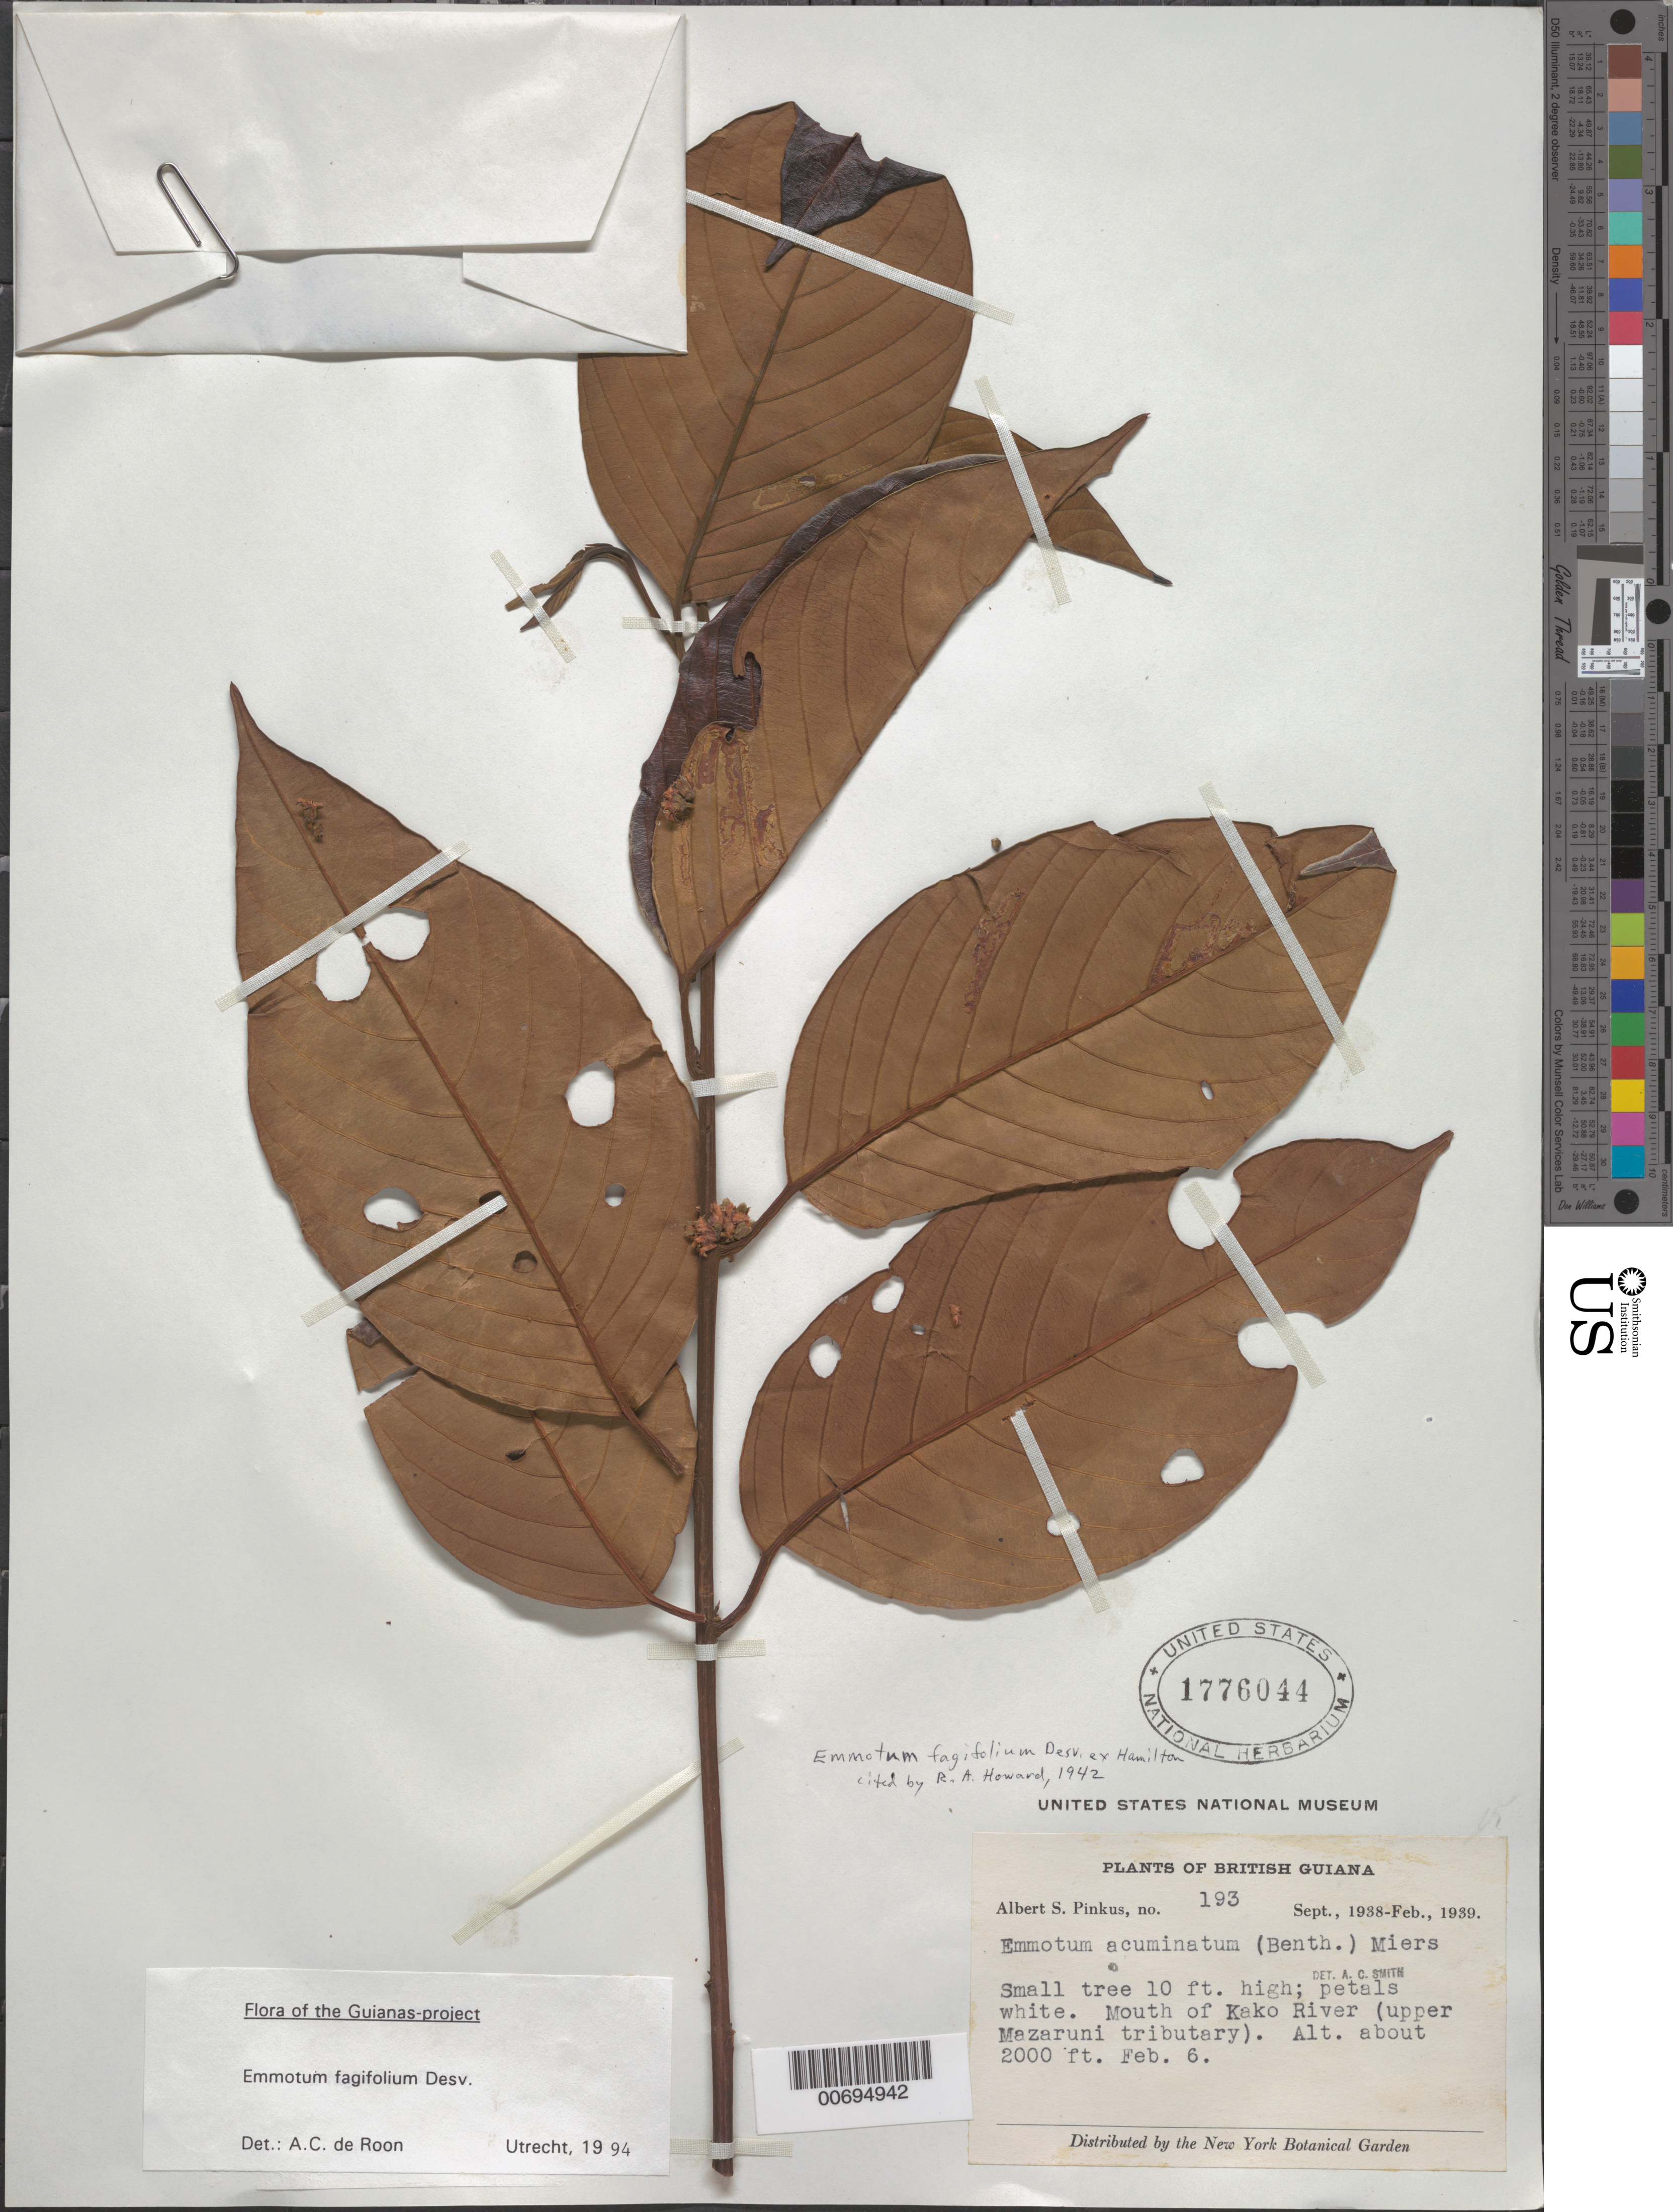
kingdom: Plantae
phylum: Tracheophyta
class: Magnoliopsida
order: Metteniusales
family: Metteniusaceae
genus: Emmotum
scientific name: Emmotum fagifolium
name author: Desv. ex Ham.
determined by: de Roon, A. C.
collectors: A. Pinkus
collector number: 193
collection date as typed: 6-Feb-39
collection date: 1939-02-06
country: Guyana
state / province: Cuyuni-Mazaruni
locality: Kako River, at mouth, (upper Mazaruni tributary)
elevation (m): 600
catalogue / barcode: US 1776044